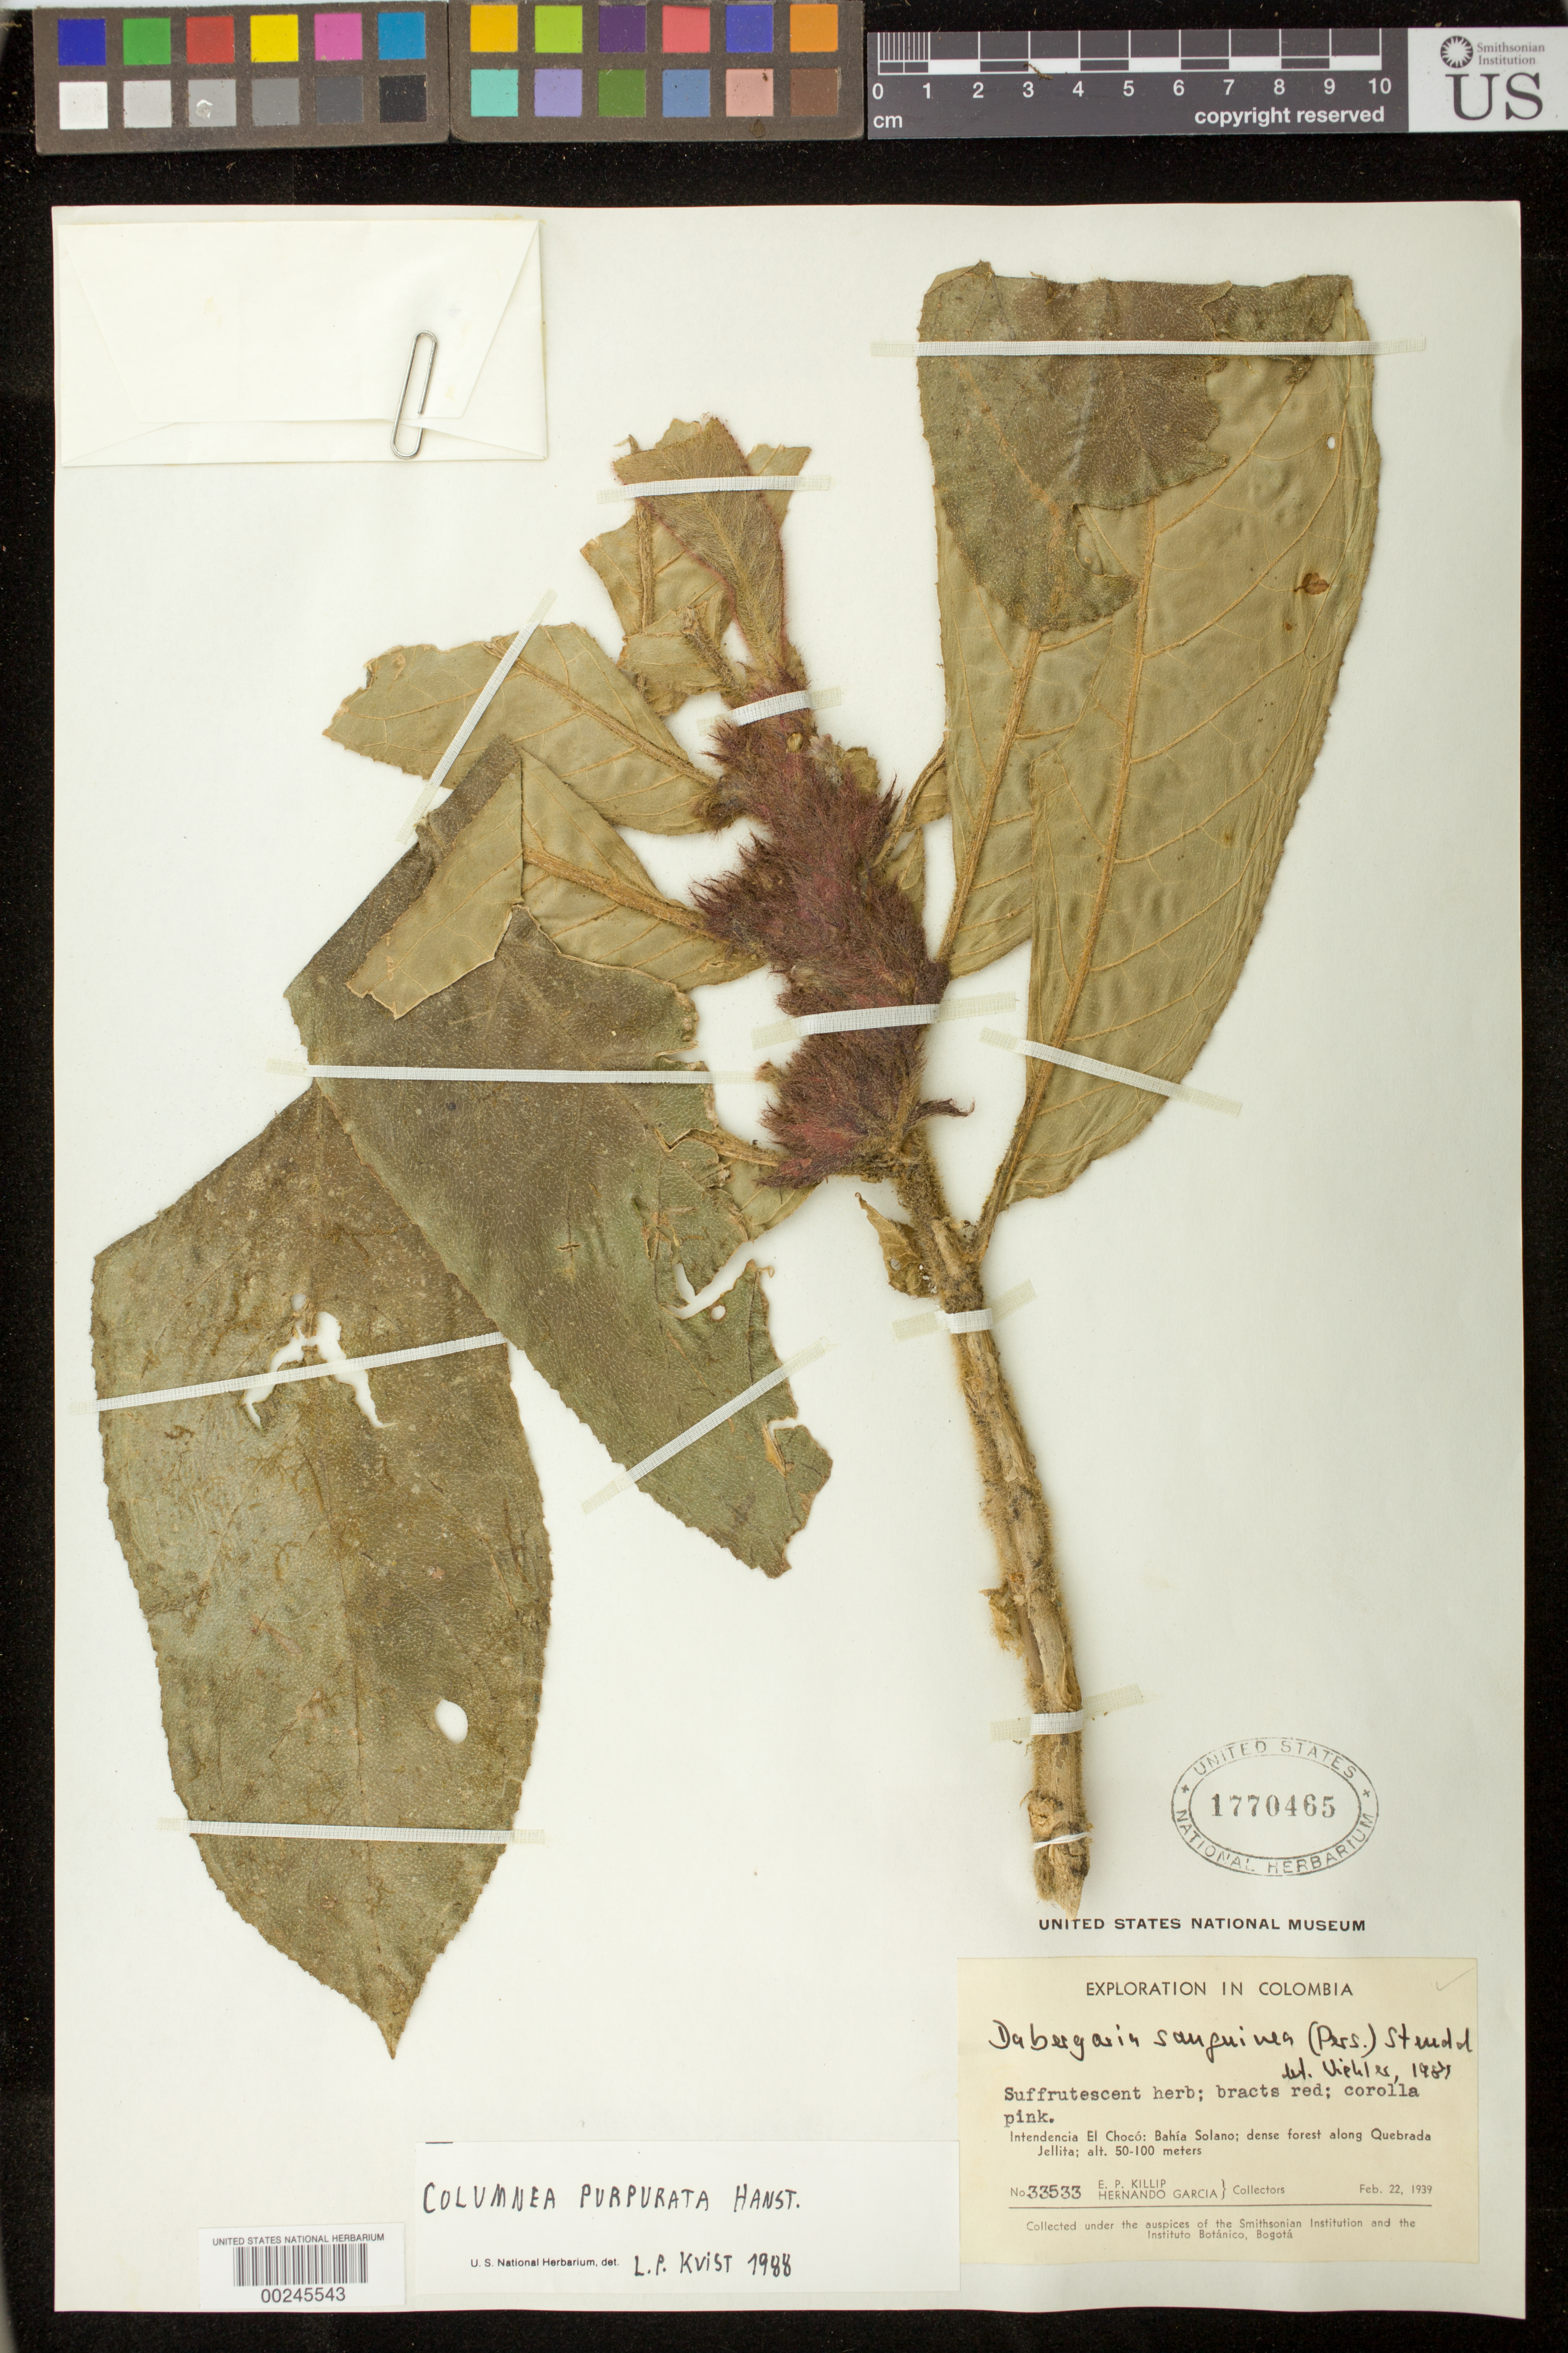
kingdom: Plantae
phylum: Tracheophyta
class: Magnoliopsida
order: Lamiales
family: Gesneriaceae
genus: Columnea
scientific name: Columnea purpurata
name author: Hanst.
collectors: E. P. Killip & H. Garcia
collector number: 33533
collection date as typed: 22 Feb 1939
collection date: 1939-02-22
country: Colombia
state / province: Chocó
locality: Bahia Solano, along Quebrada Jellita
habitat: Dense forest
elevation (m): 50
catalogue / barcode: US 1770465